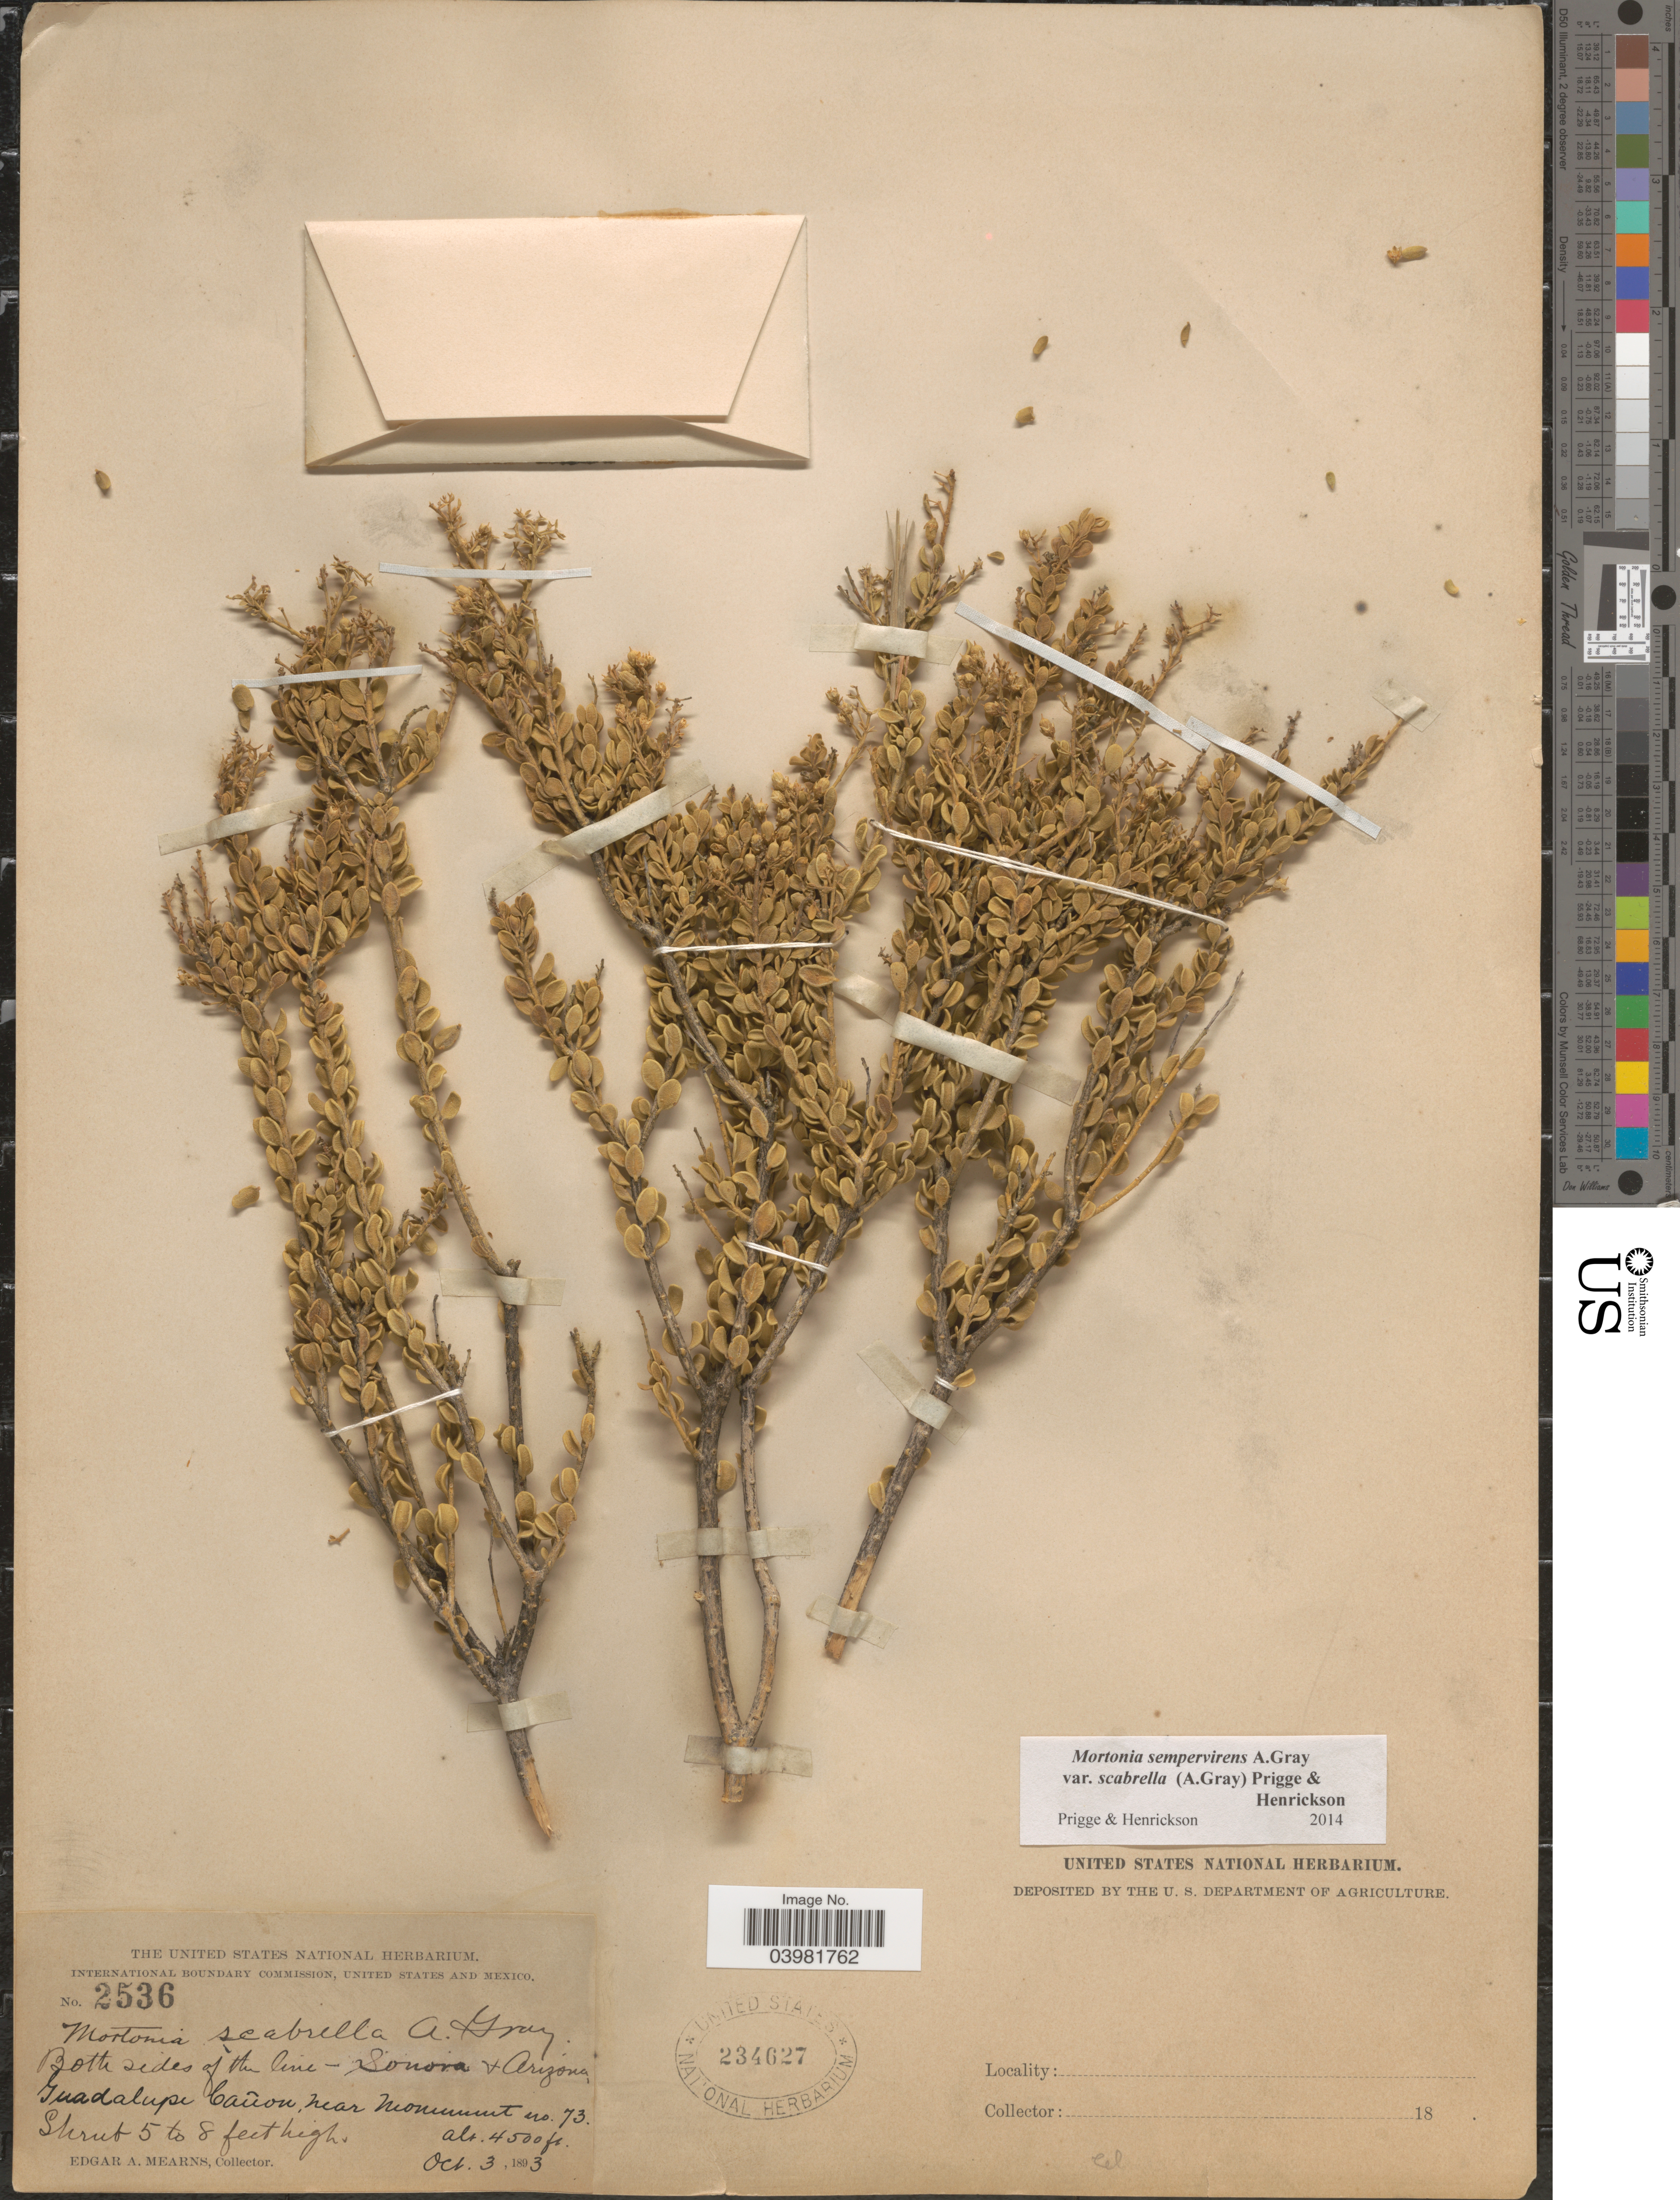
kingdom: Plantae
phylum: Tracheophyta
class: Magnoliopsida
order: Celastrales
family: Celastraceae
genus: Mortonia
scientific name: Mortonia scabrella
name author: A. Gray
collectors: E. A. Mearns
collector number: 2536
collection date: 1893-10-03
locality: Both sides of the line - Sonora & Arizona. Guadalupe Cañon near Monument no. 73.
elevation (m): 1372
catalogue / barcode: US 234627